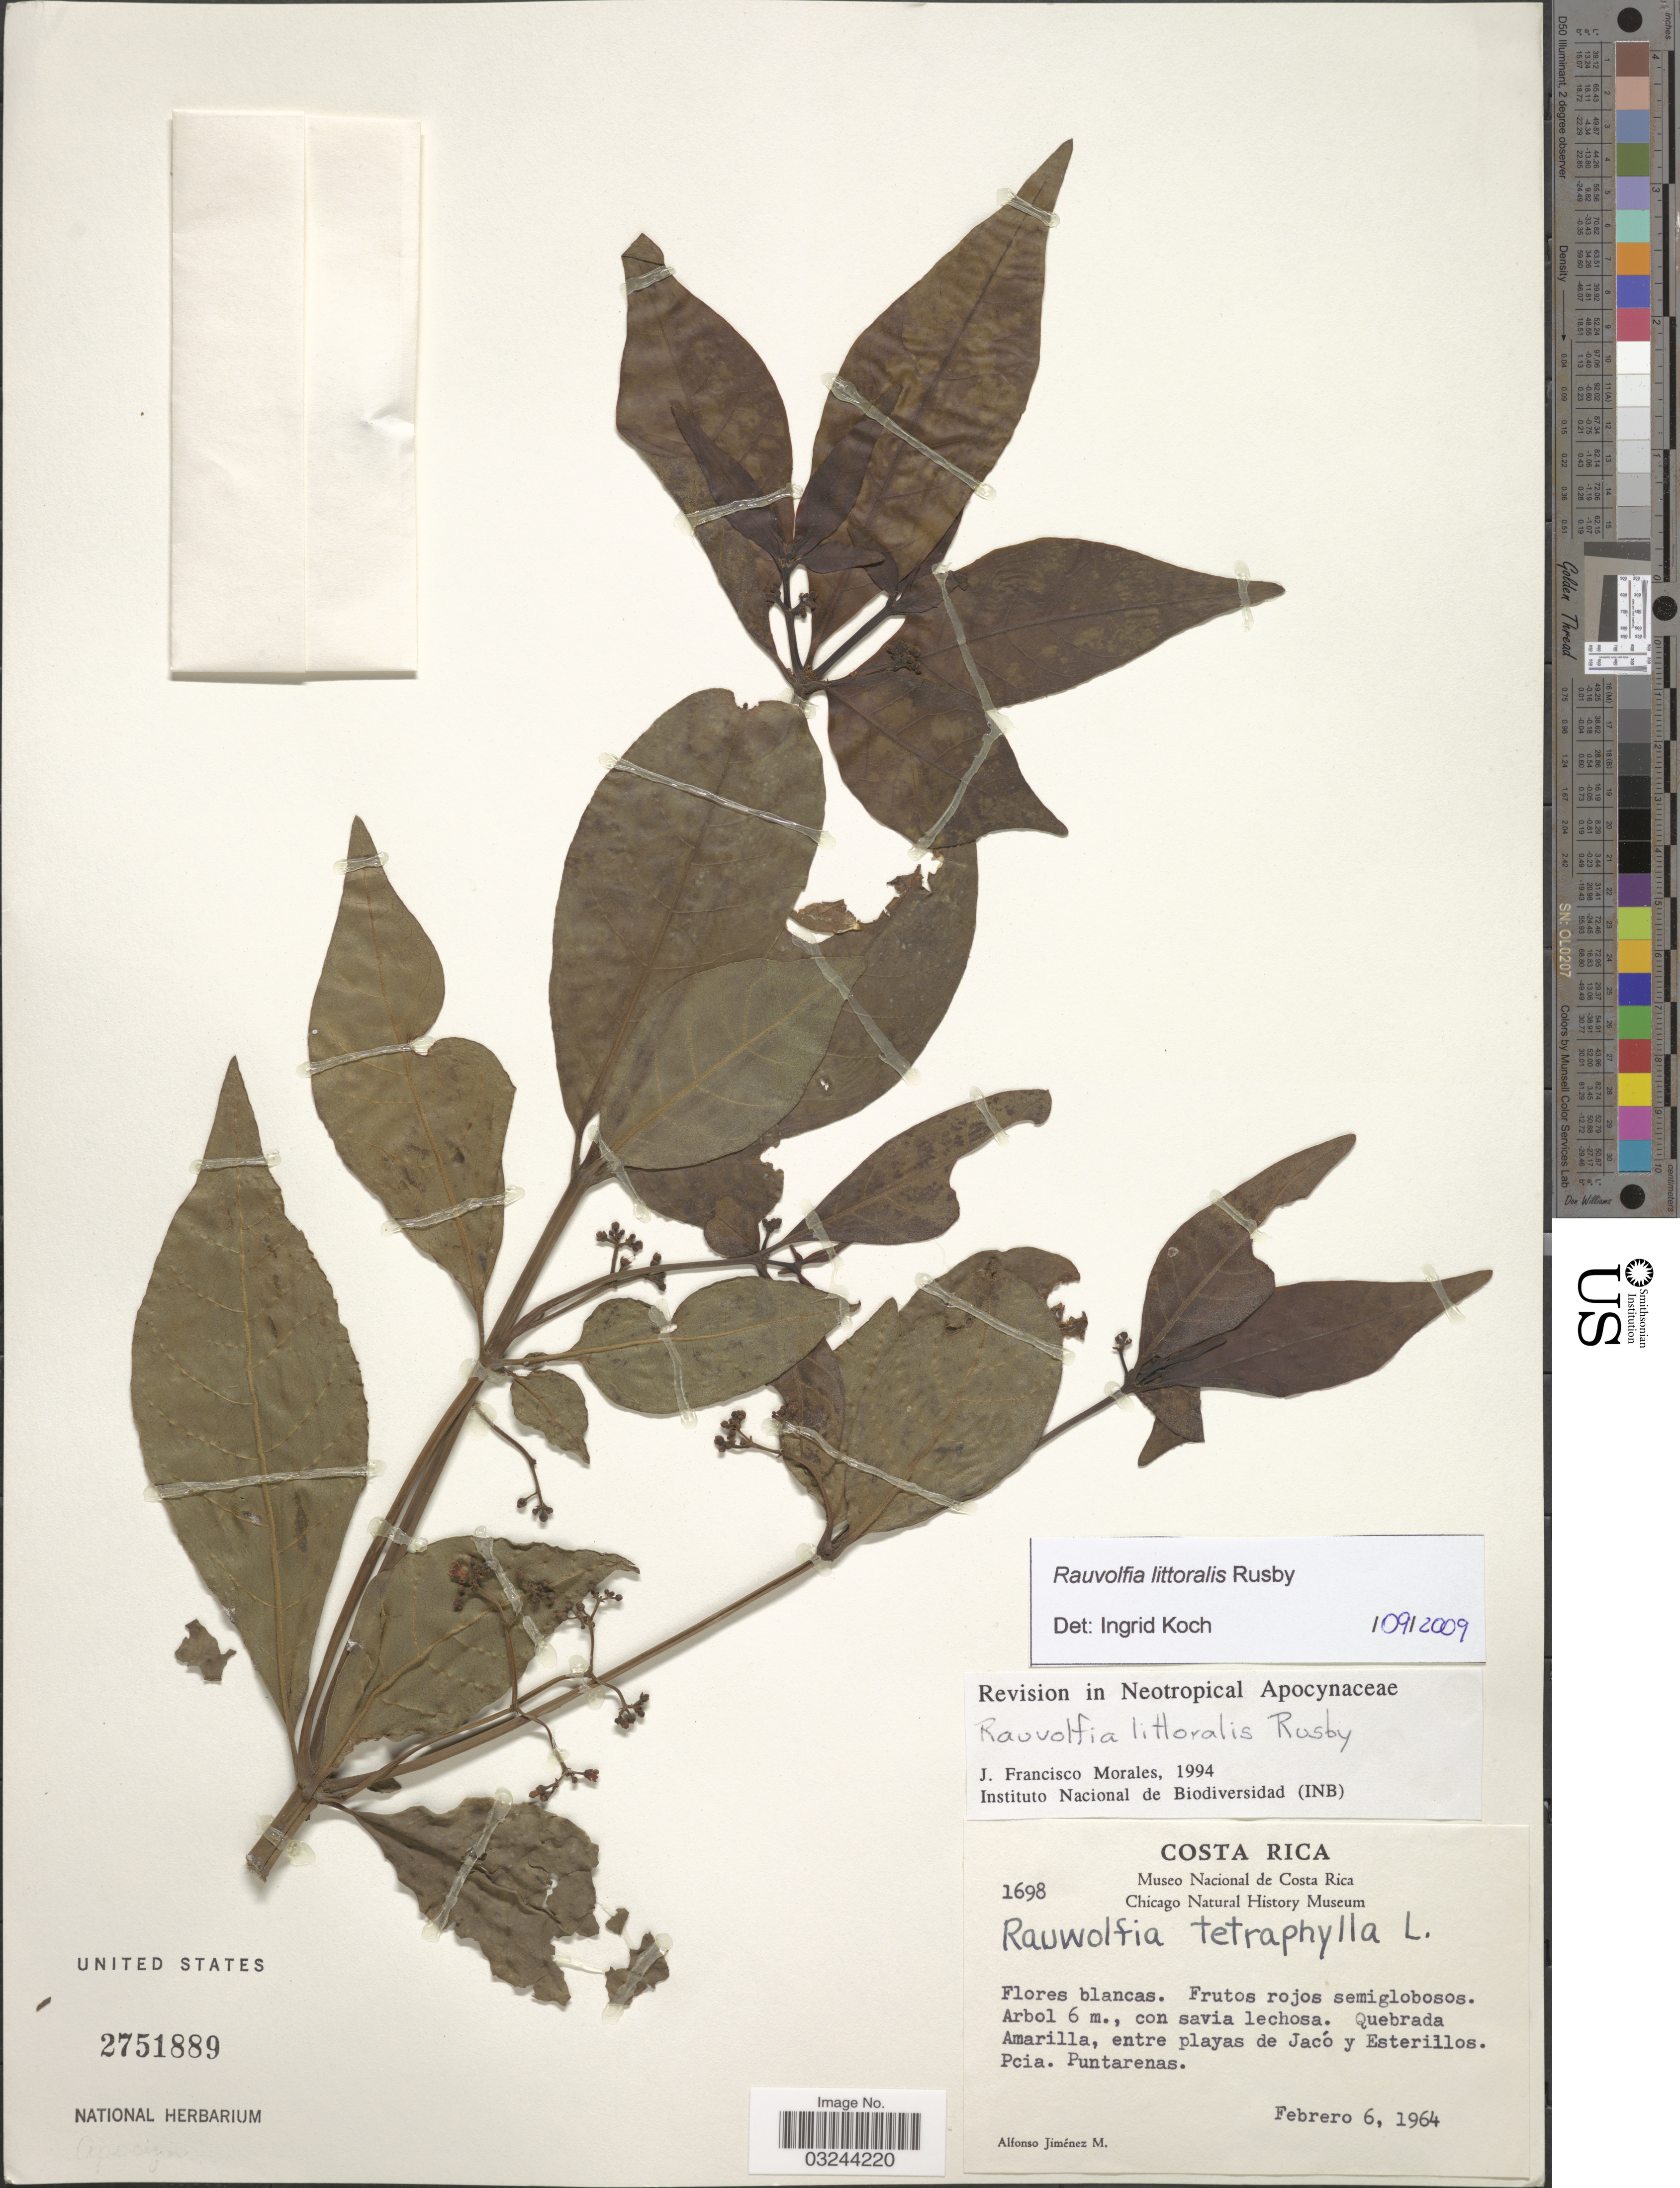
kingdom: Plantae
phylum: Tracheophyta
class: Magnoliopsida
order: Gentianales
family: Apocynaceae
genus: Rauvolfia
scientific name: Rauvolfia littoralis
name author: Rusby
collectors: A. Jimenez M.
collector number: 1698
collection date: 1964-02-06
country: Costa Rica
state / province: Puntarenas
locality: Quebrada Amarilla, entre playas de Jacó y Esterillos. Pcia. Puntarenas.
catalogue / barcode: US 2751889